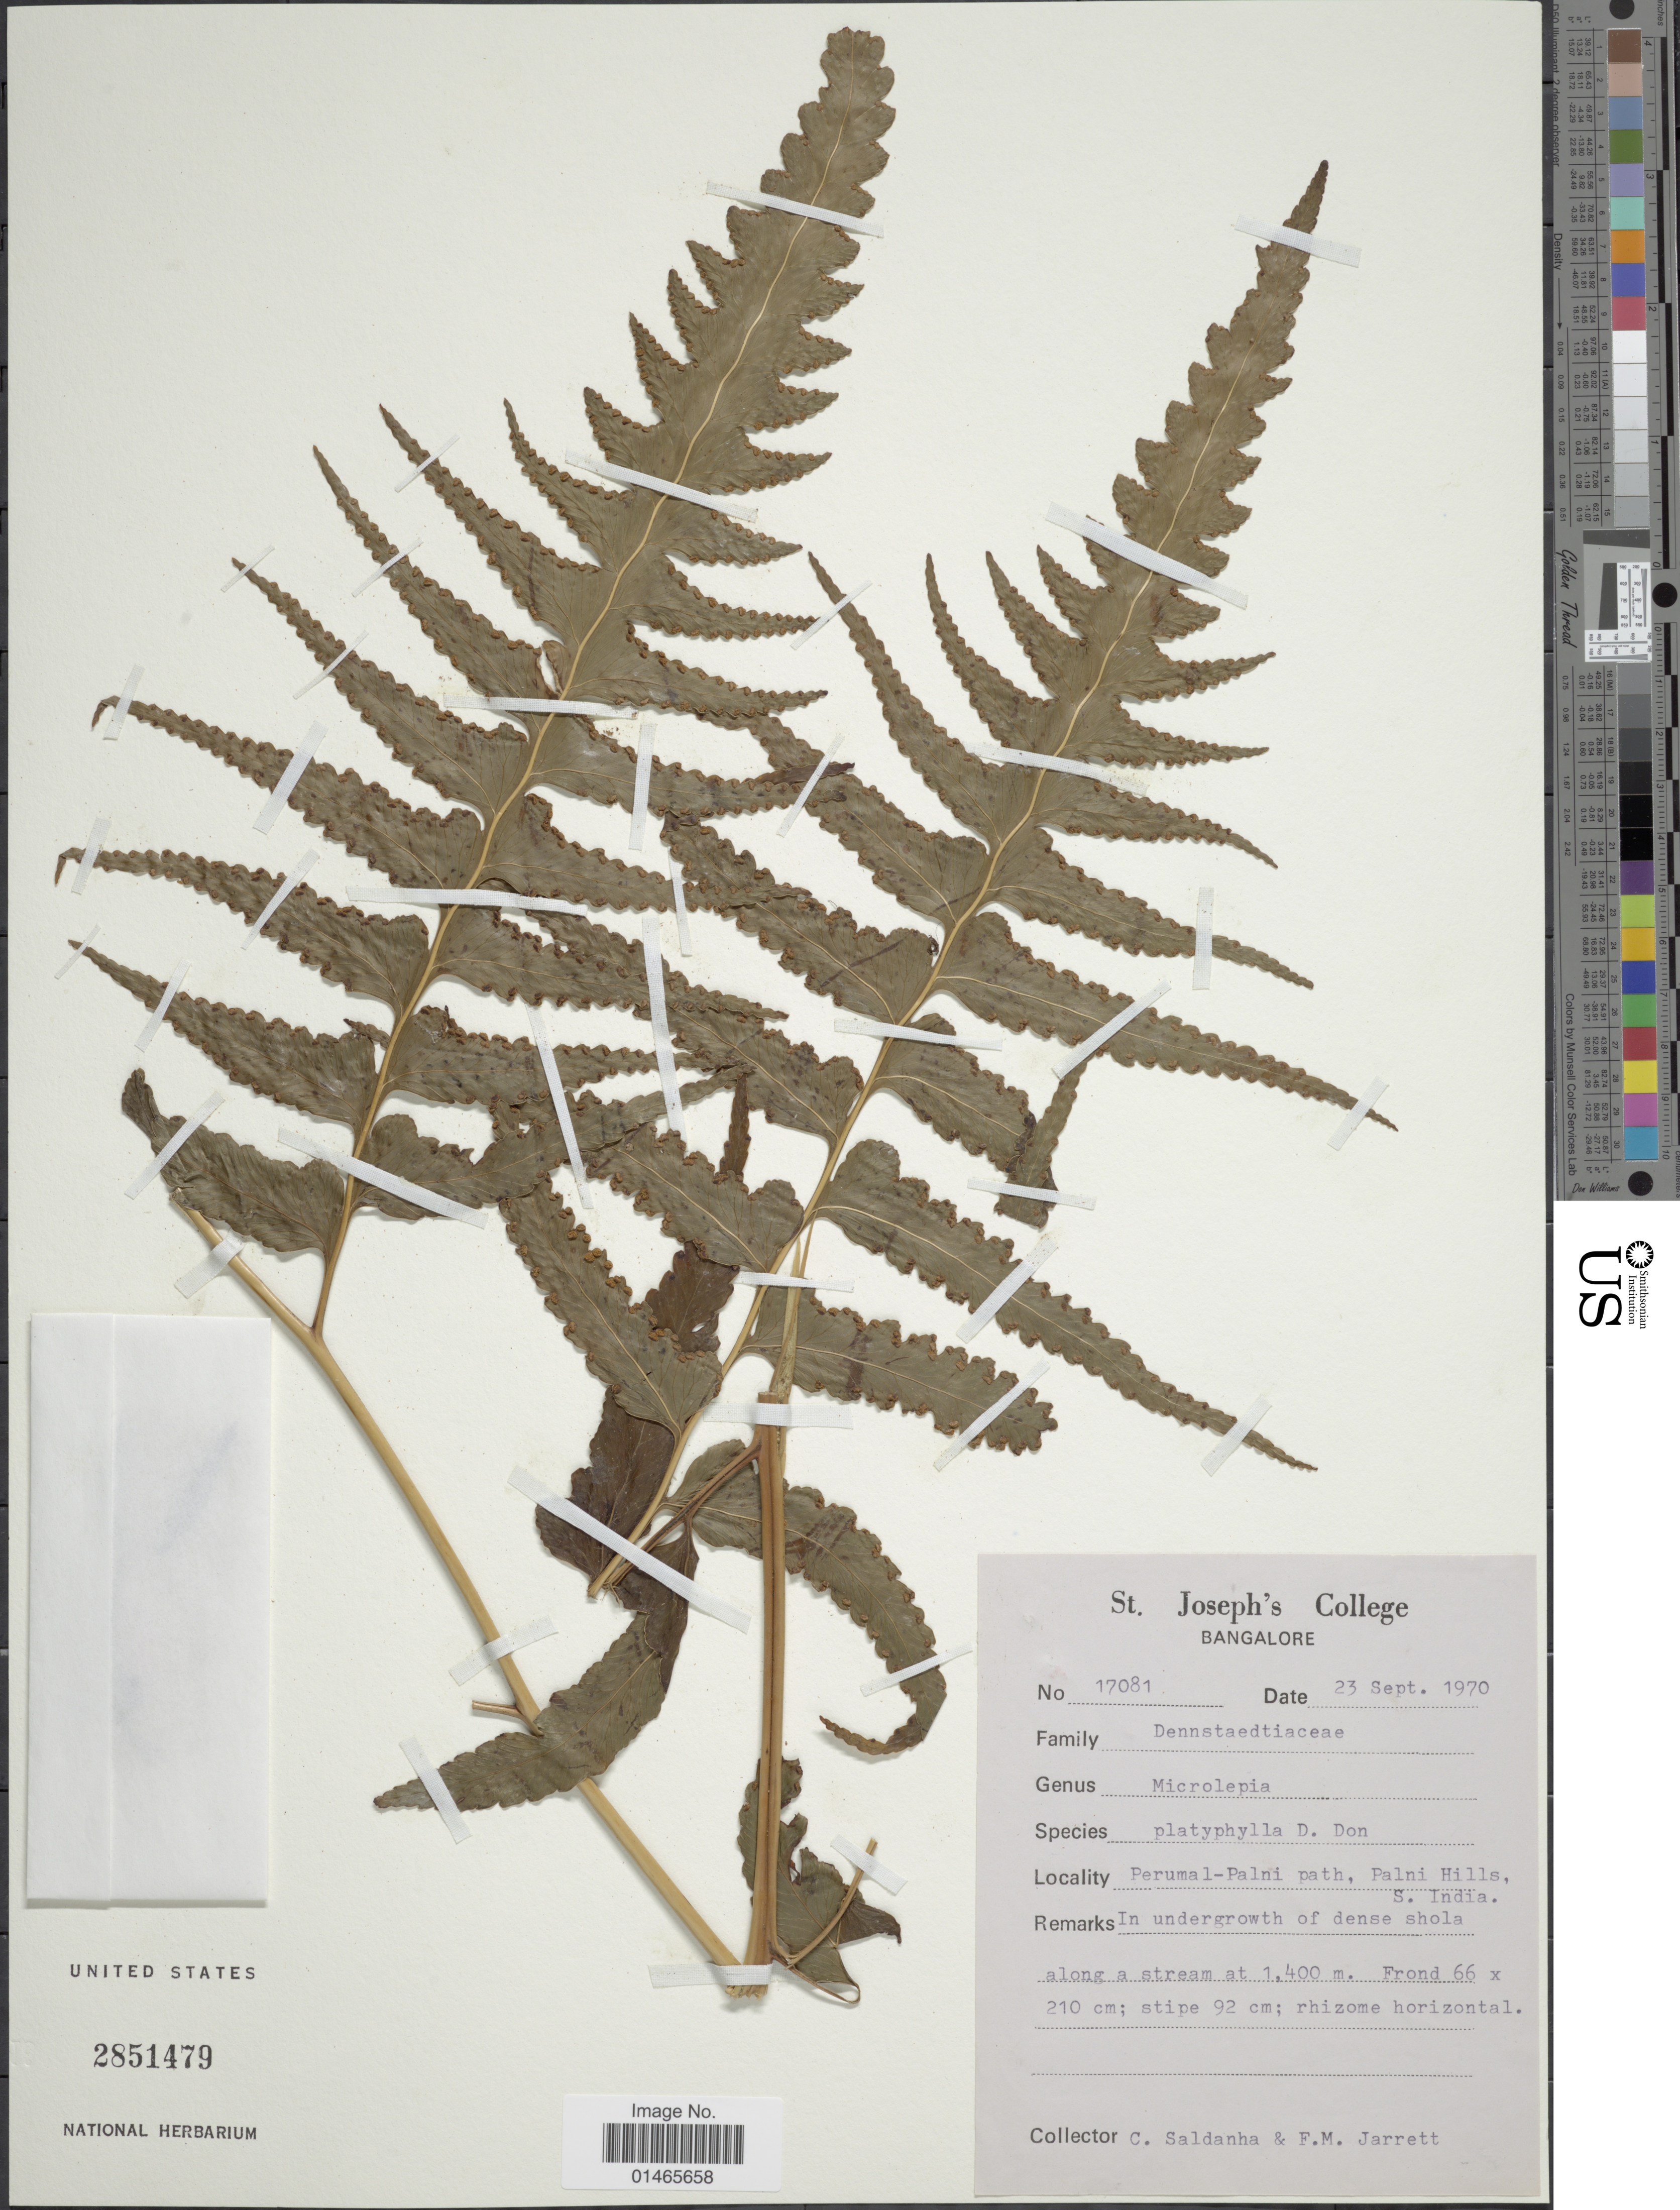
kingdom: Plantae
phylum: Tracheophyta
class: Polypodiopsida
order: Polypodiales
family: Dennstaedtiaceae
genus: Microlepia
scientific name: Microlepia platyphylla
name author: (D. Don) J. Sm.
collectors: C. Saldanha & F. M. Jarrett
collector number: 17081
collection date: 1970-09-23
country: India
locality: Perumal-Palni path, Palni Hills, S. India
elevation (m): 1400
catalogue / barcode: US 2851479